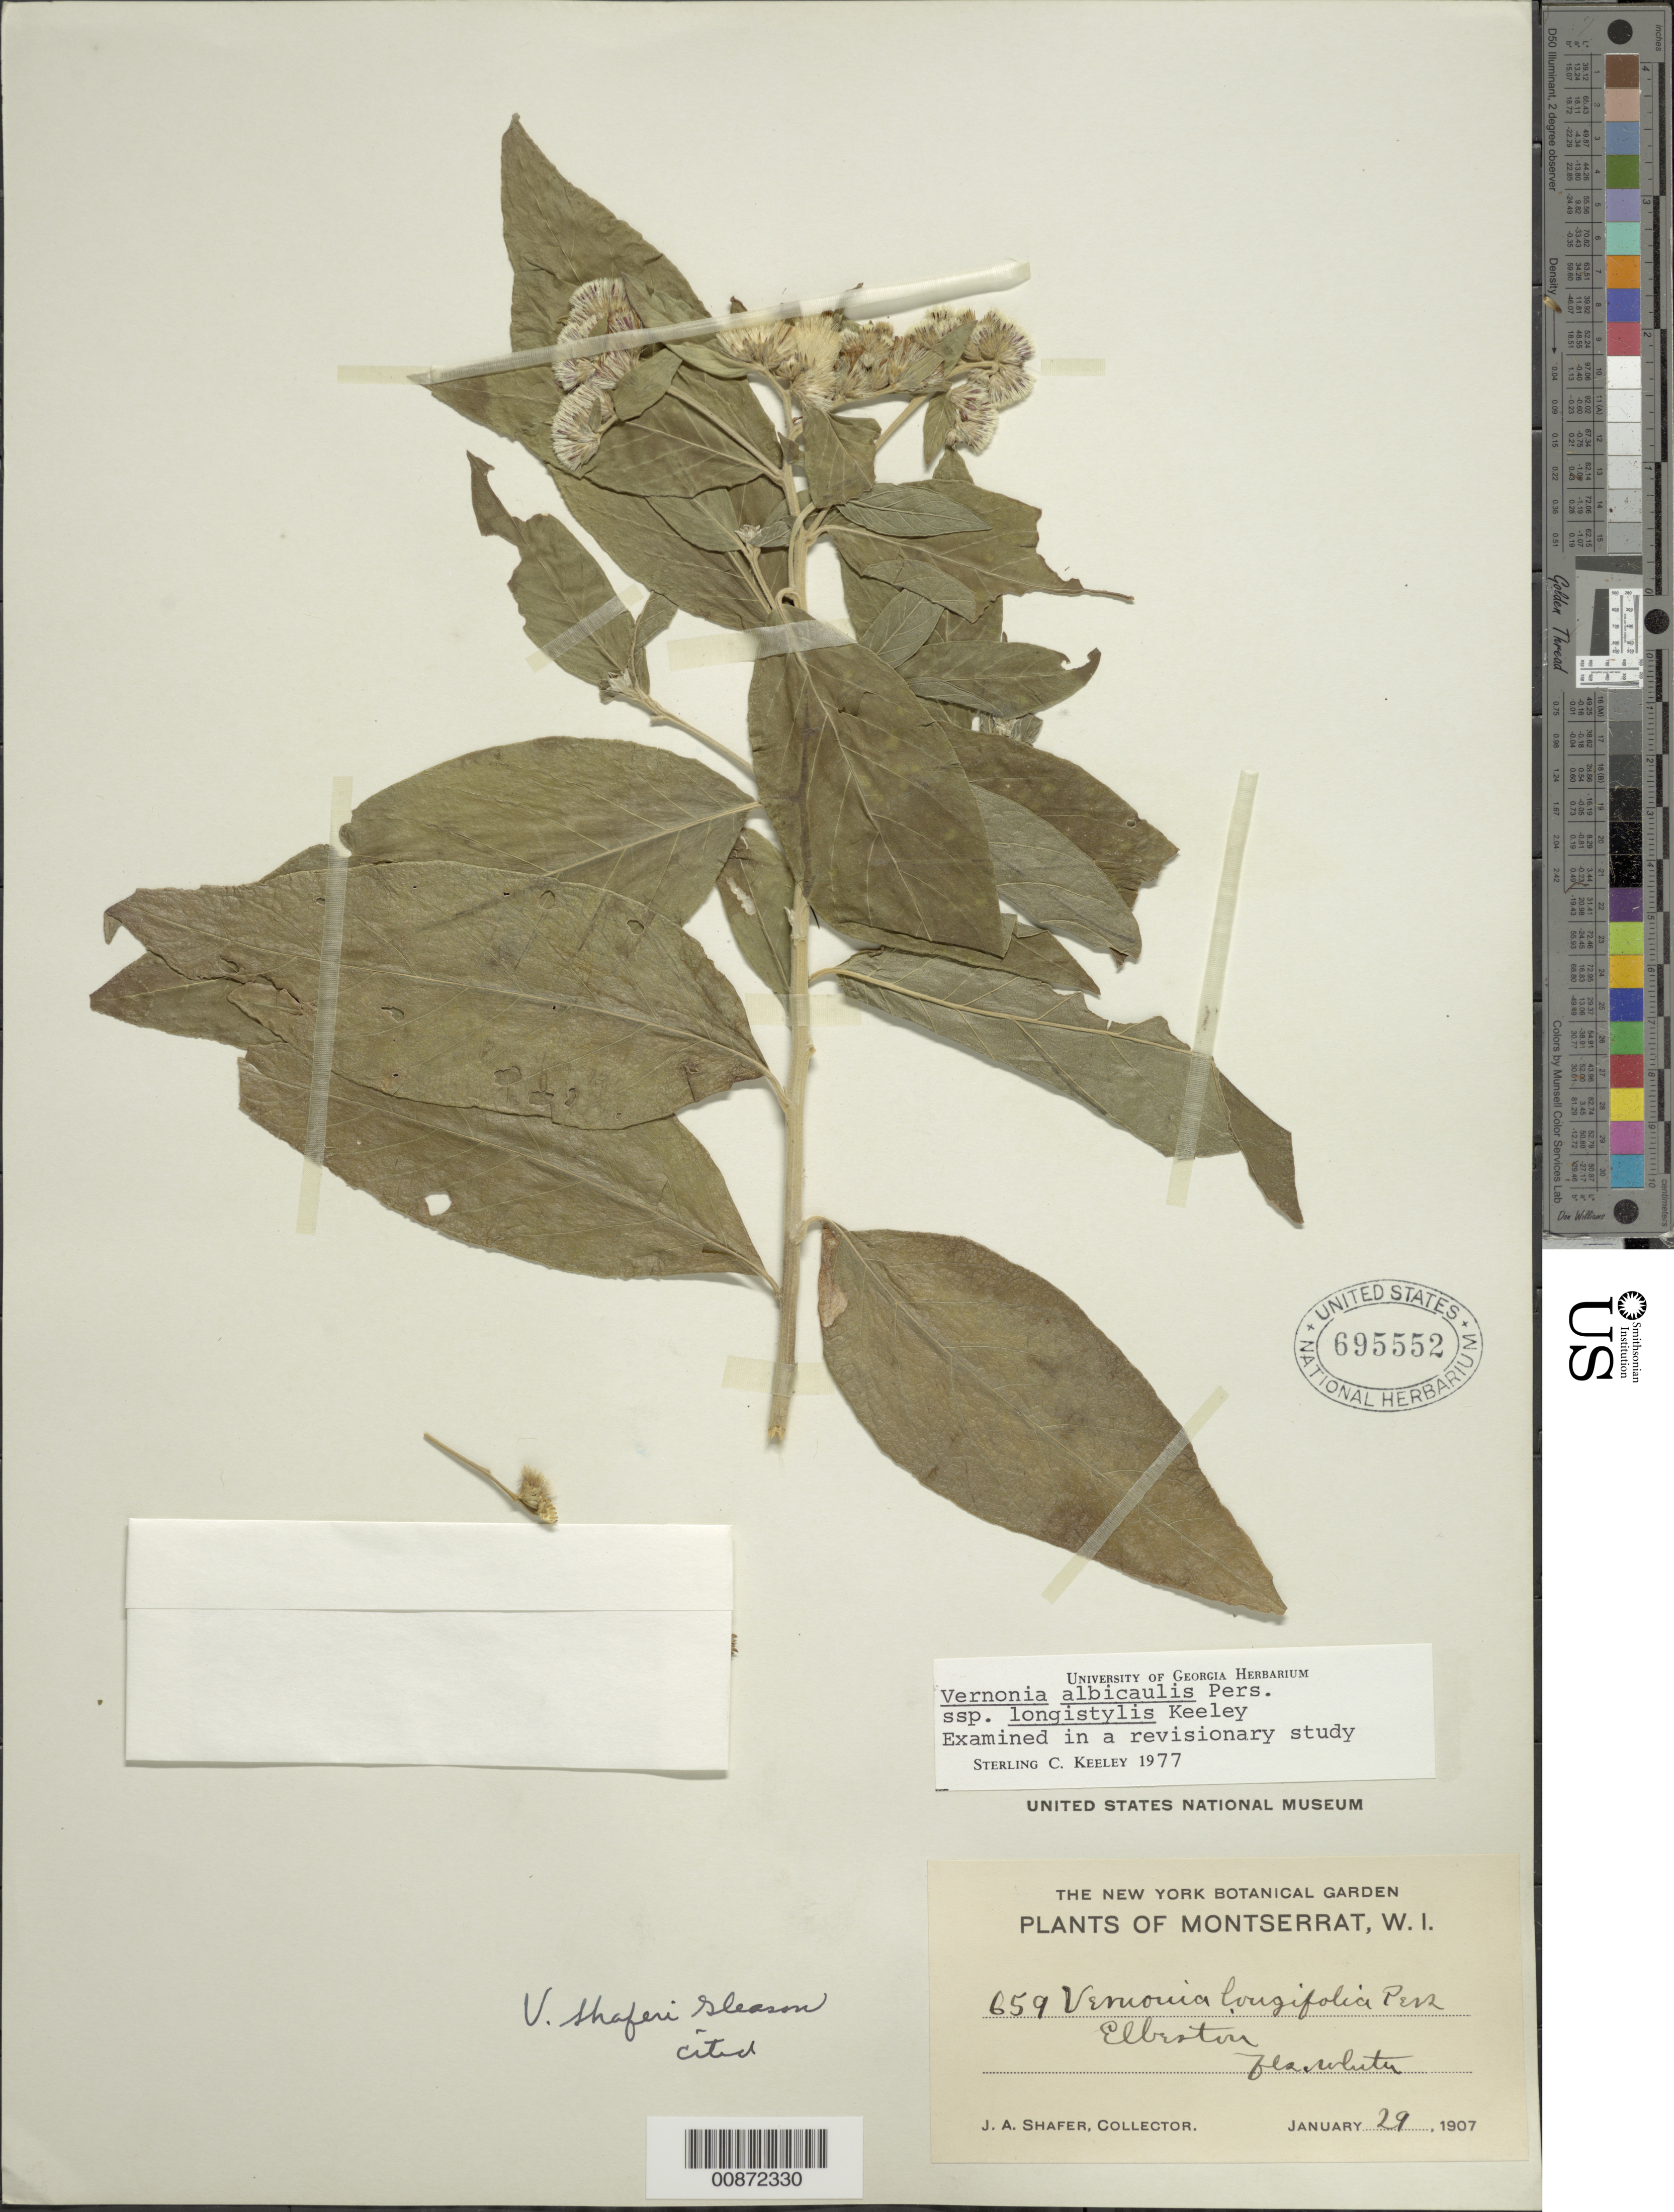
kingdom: Plantae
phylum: Tracheophyta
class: Magnoliopsida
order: Asterales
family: Asteraceae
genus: Lepidaploa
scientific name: Lepidaploa glabra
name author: (Willd.) H. Rob.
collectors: J. A. Shafer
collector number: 659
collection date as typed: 29 Jan 1907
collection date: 1907-01-29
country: Montserrat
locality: Elbraton (sp?)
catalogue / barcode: US 695552